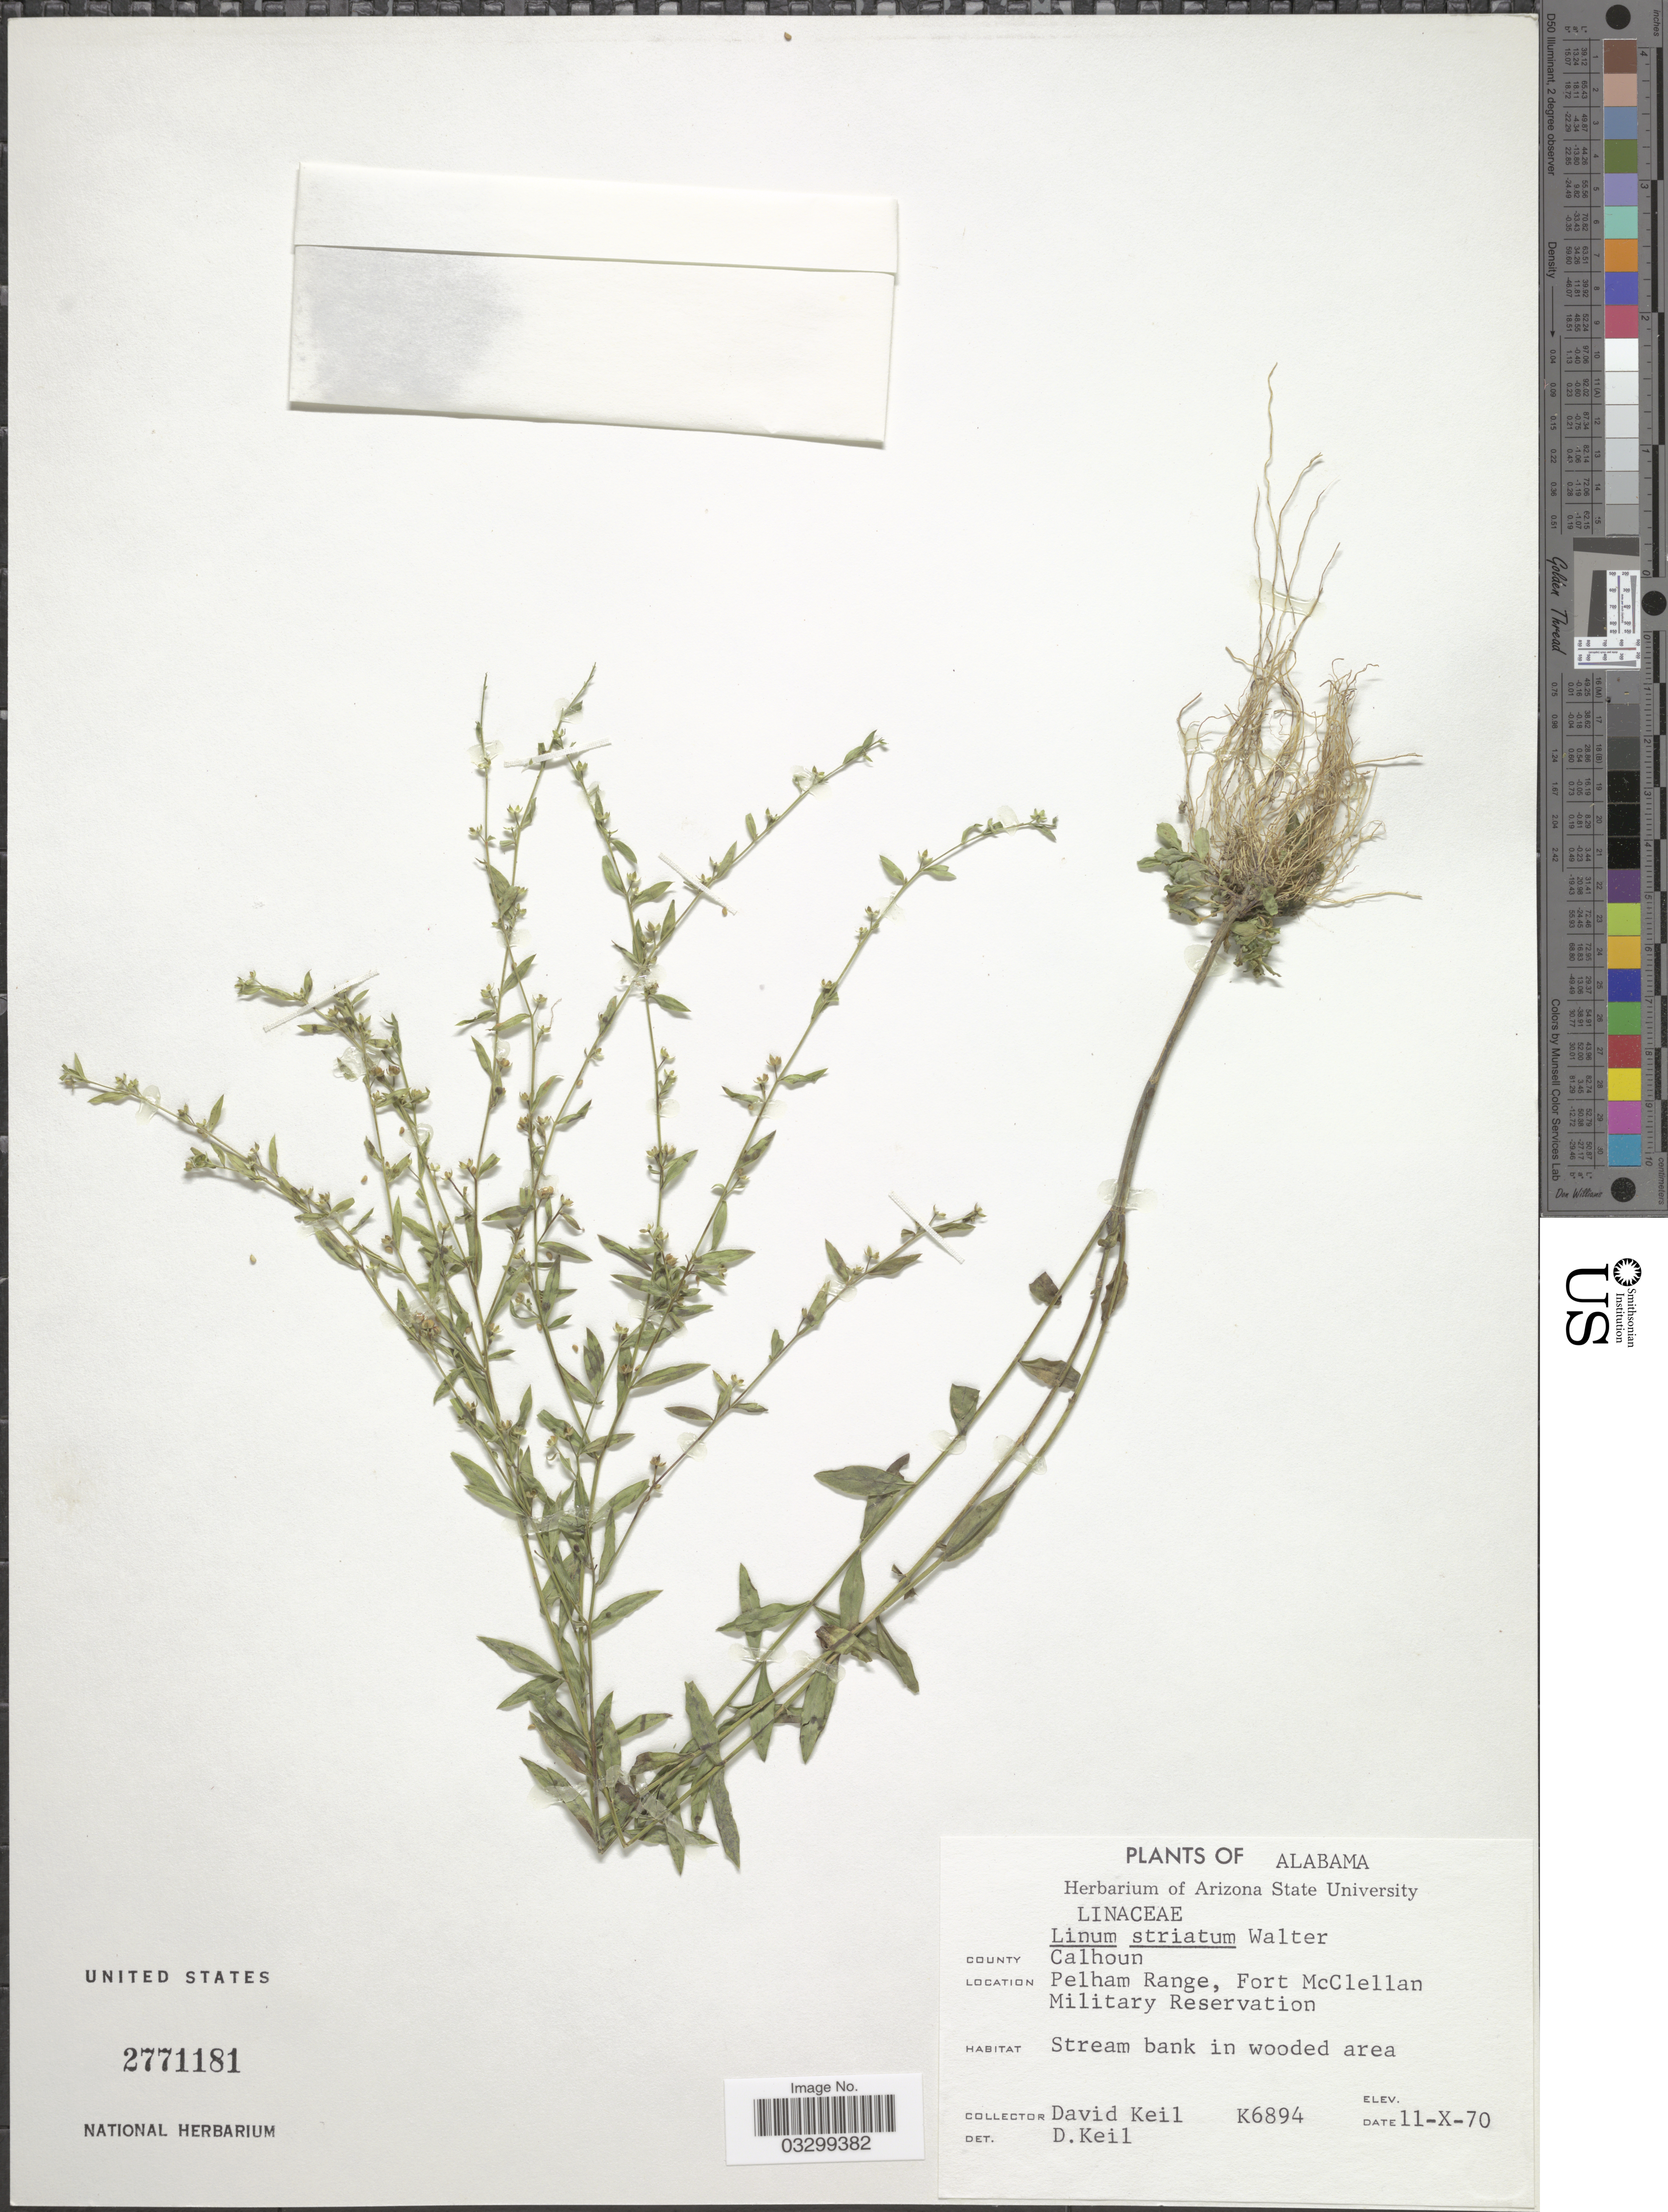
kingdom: Plantae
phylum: Tracheophyta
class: Magnoliopsida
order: Malpighiales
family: Linaceae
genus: Linum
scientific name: Linum striatum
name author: Walter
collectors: D. J. Keil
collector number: K6894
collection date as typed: Transcribed d/m/y: 11/10/70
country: United States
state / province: Alabama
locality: County Calhoun. Pelham Range, Fort McClellan Military Reservation.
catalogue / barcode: US 2771181